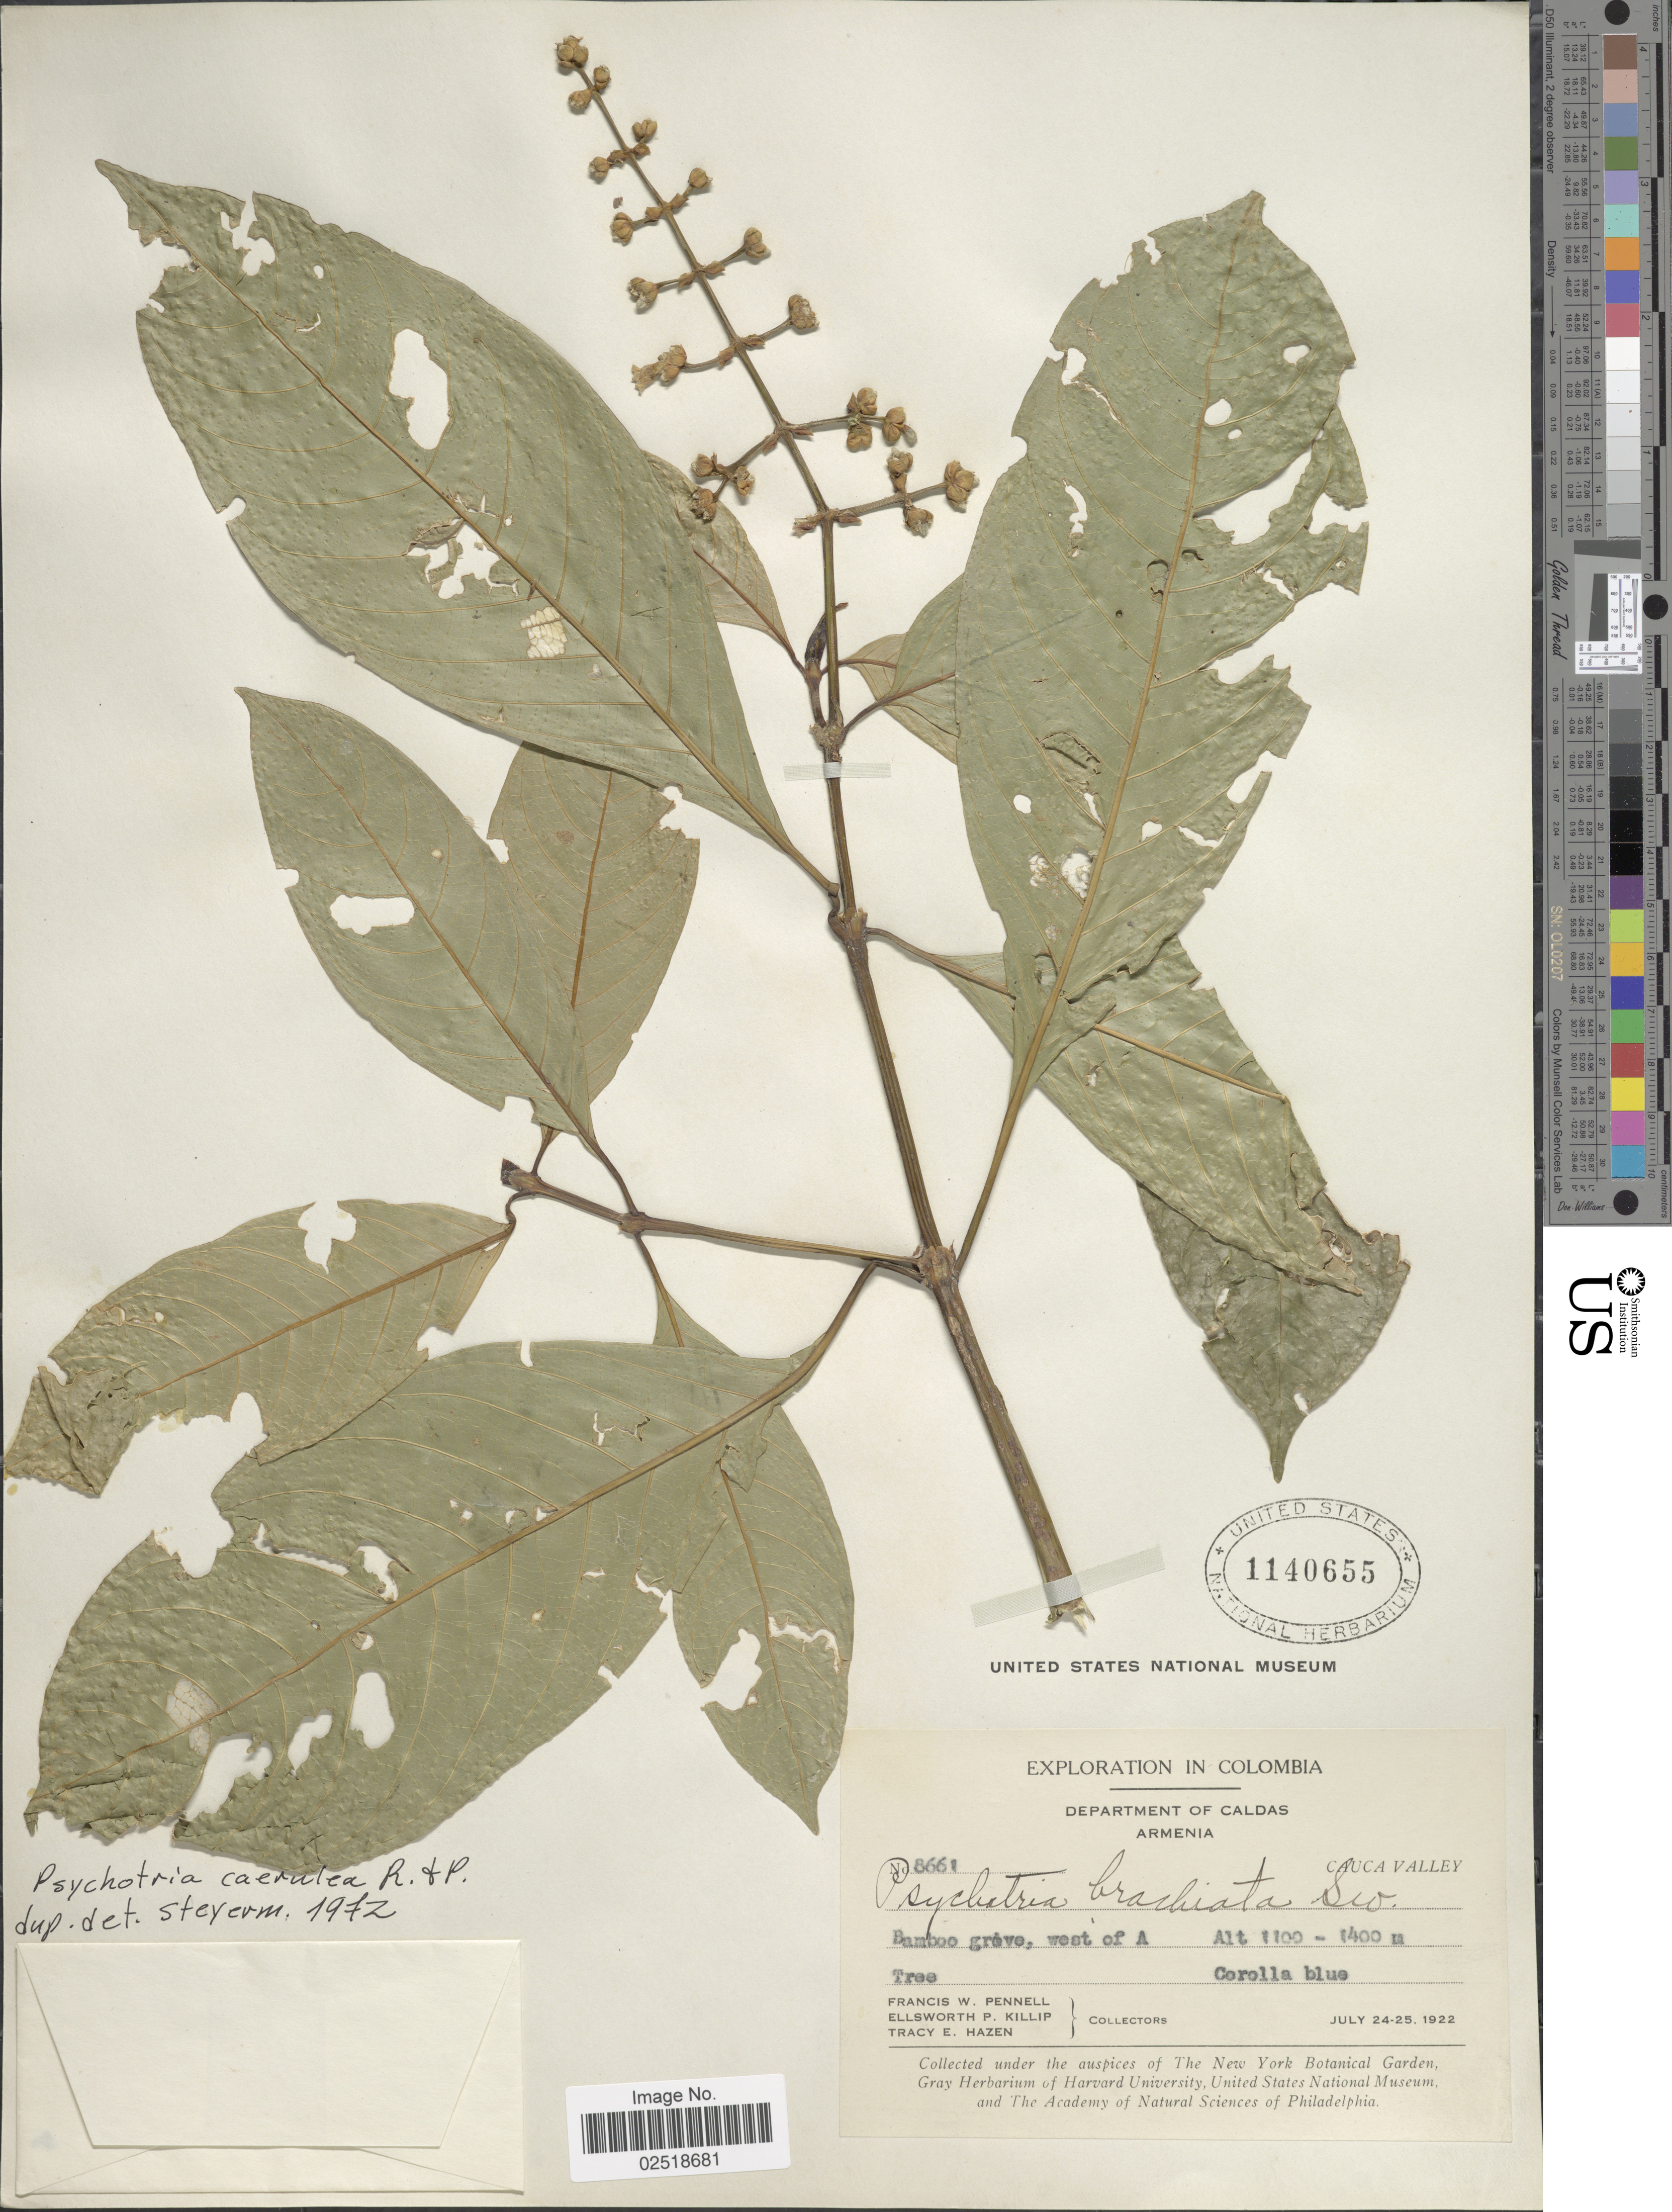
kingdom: Plantae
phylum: Tracheophyta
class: Magnoliopsida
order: Gentianales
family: Rubiaceae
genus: Psychotria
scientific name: Psychotria caerulea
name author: Ruiz & Pav.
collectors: F. W. Pennell, E. P. Killip & T. E. Hazen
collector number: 8661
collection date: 1922-07-24/1922-07-25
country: Colombia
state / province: Cauca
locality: Department of Caldas, Armenia, Cauca Valley, Bamboo grove, west of A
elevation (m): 1100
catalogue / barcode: US 1140655